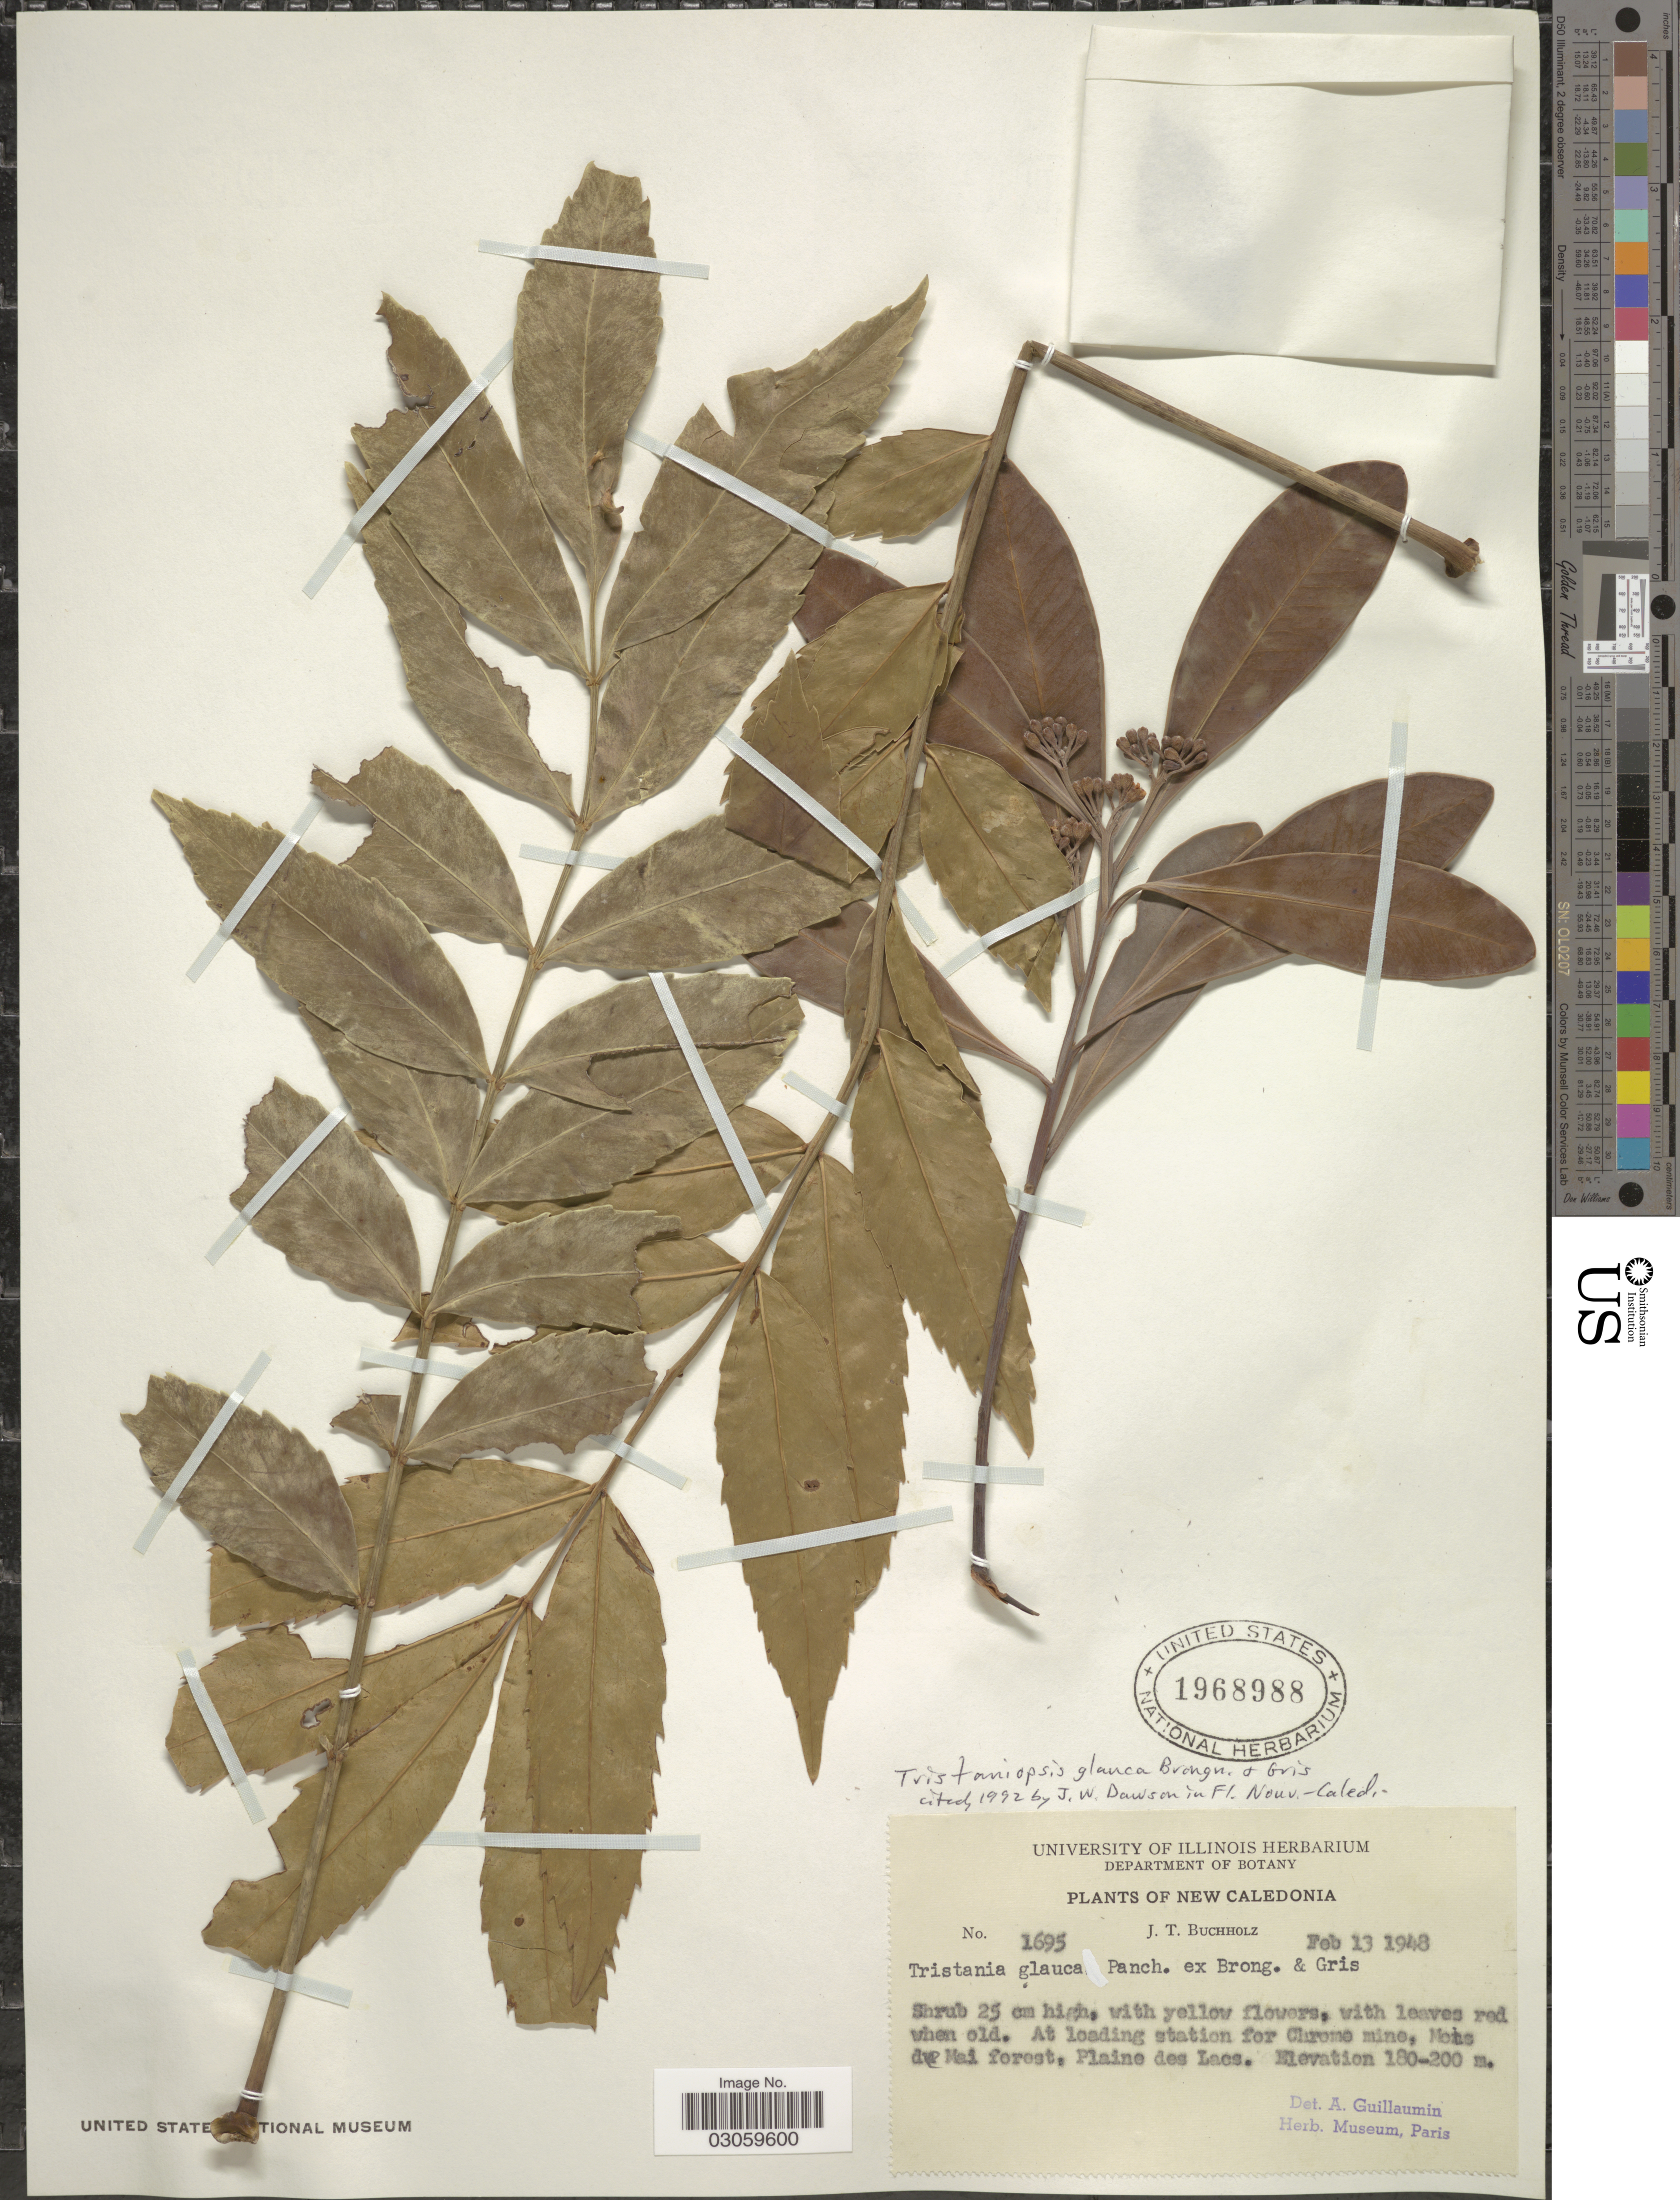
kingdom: Plantae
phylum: Tracheophyta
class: Magnoliopsida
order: Myrtales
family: Myrtaceae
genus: Tristaniopsis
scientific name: Tristaniopsis glauca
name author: Brongn. & Gris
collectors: J. T. Buchholz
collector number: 1695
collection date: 1948-02-13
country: New Caledonia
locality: At loading station for Chrome mine, Mois Mai forest, Plaine des Lacs.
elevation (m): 180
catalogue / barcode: US 1968988